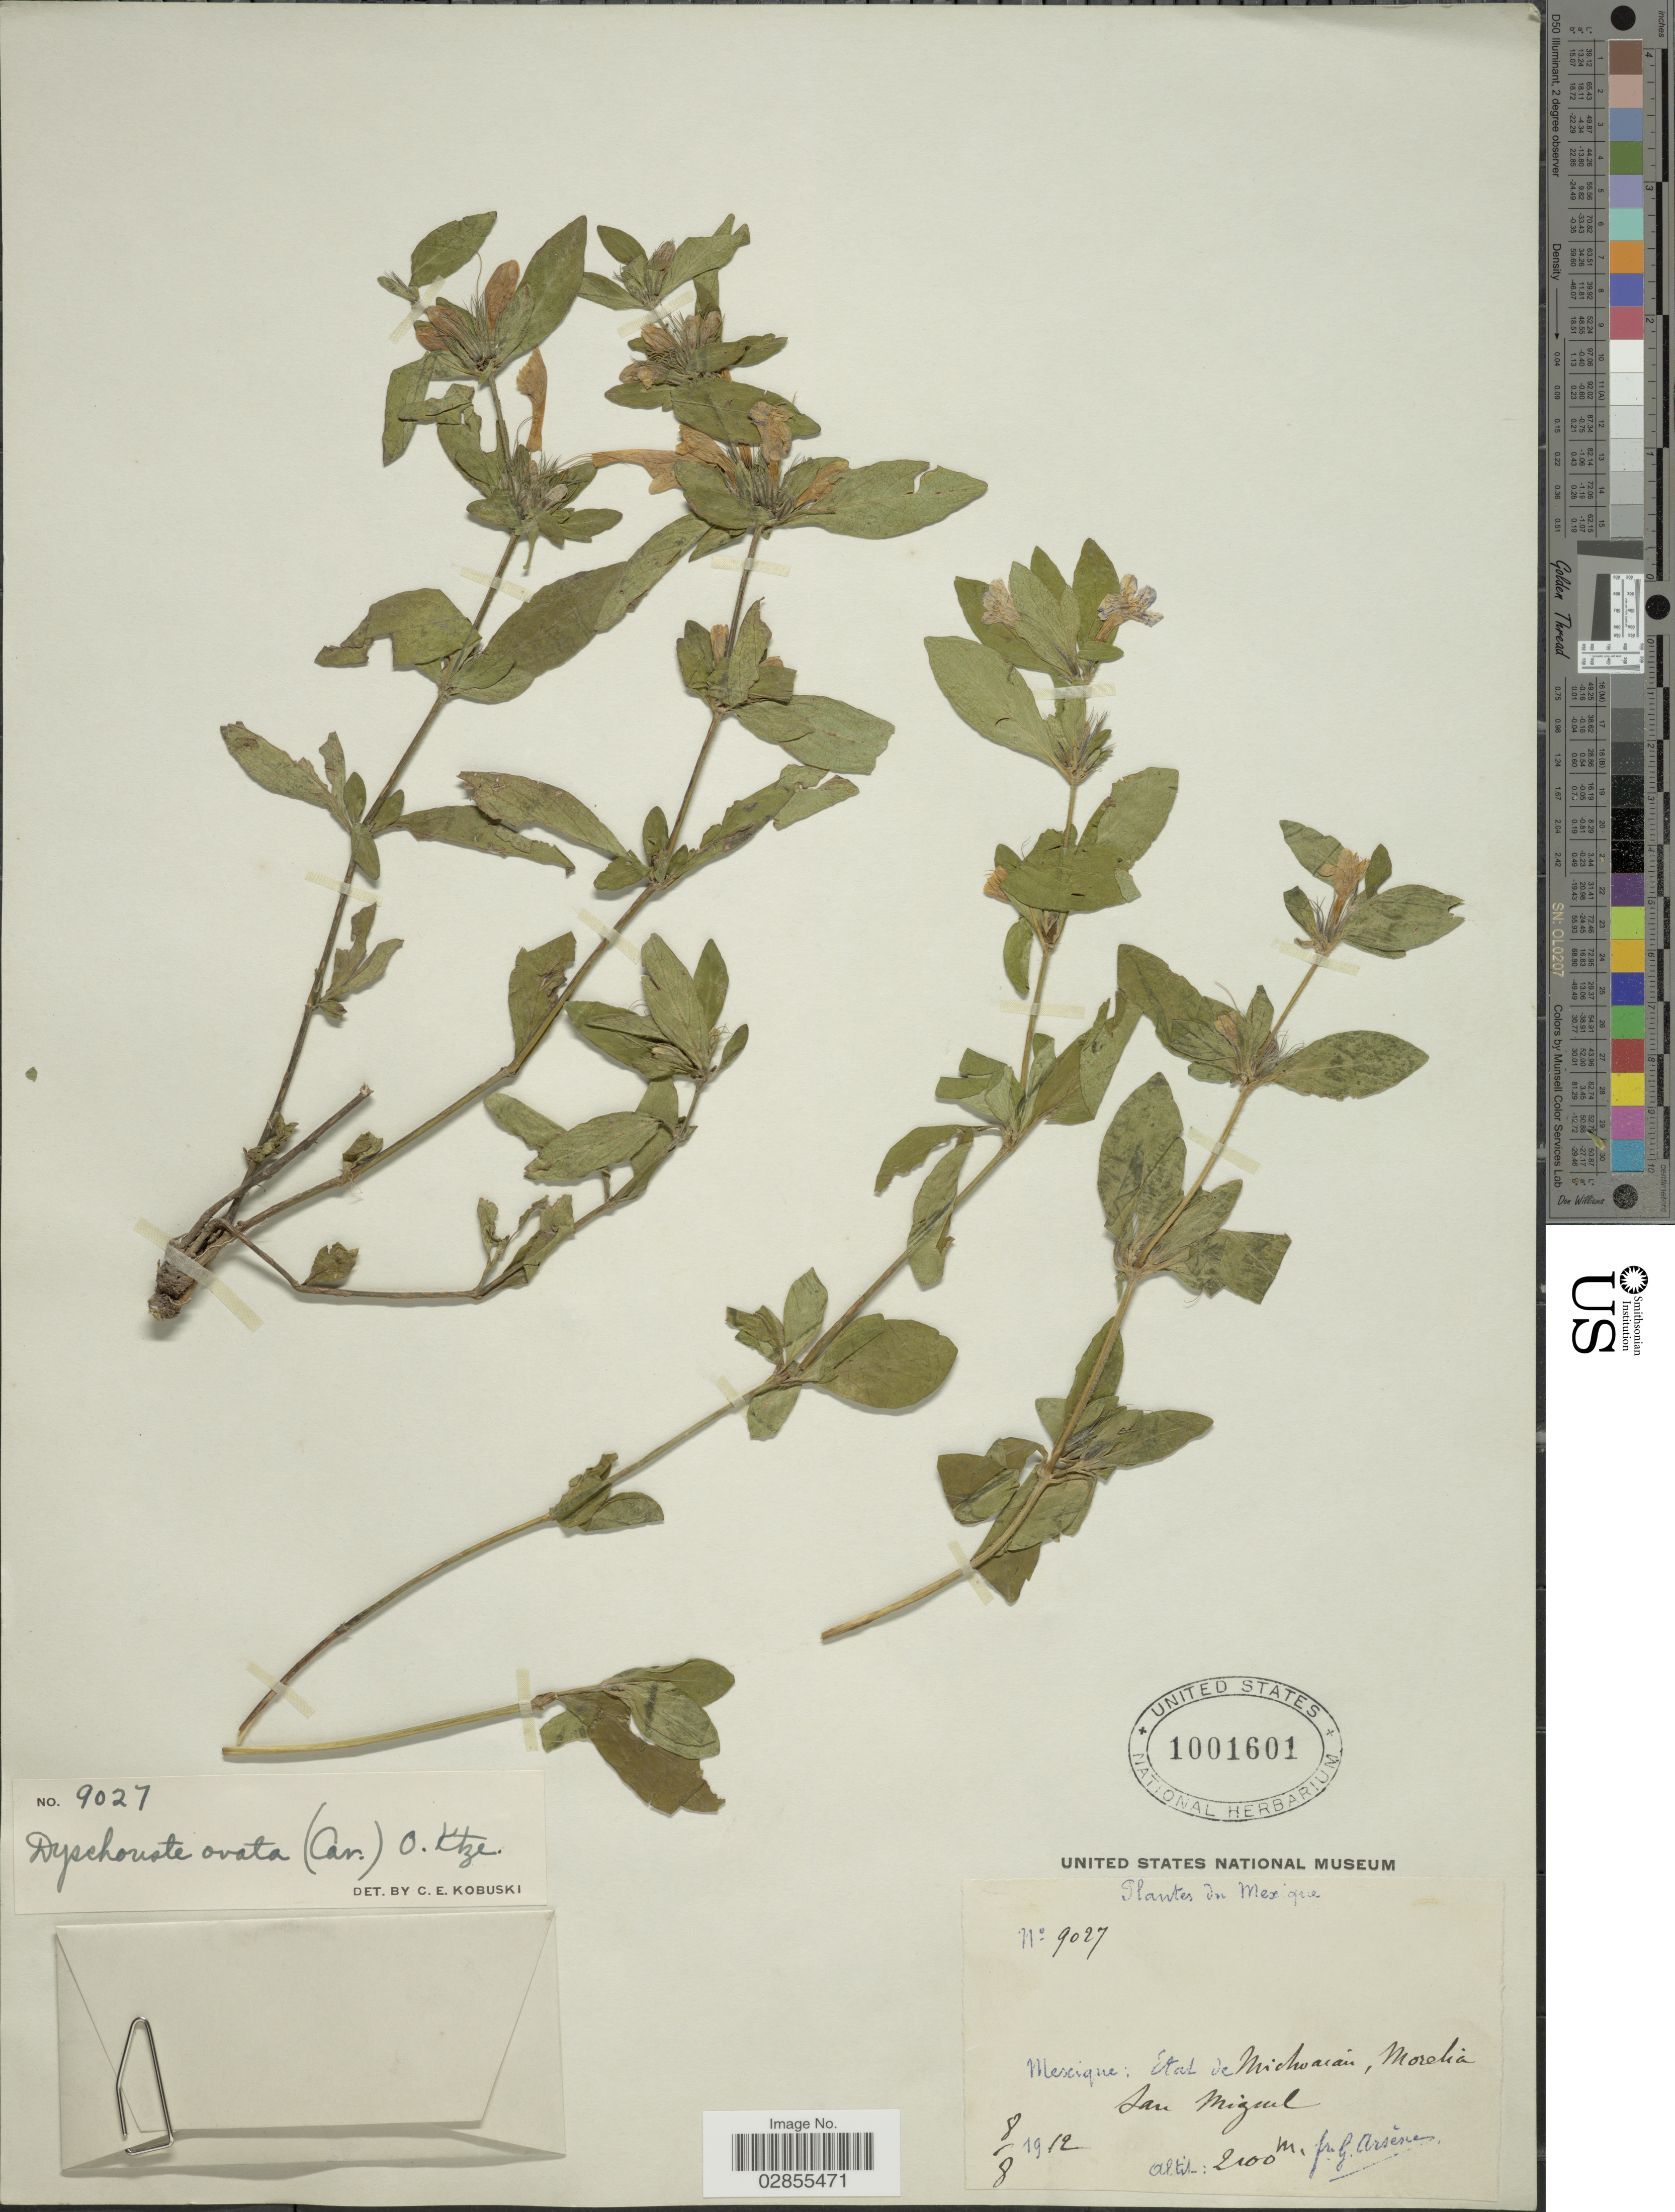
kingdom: Plantae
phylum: Tracheophyta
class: Magnoliopsida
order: Lamiales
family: Acanthaceae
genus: Dyschoriste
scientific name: Dyschoriste ovata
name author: (Cav.) Kuntze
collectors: Bro. G. Arsène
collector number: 9027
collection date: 1912-08-08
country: Mexico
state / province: Michoacán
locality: Morelia, San Miguel.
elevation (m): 2100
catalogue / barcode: US 1001601